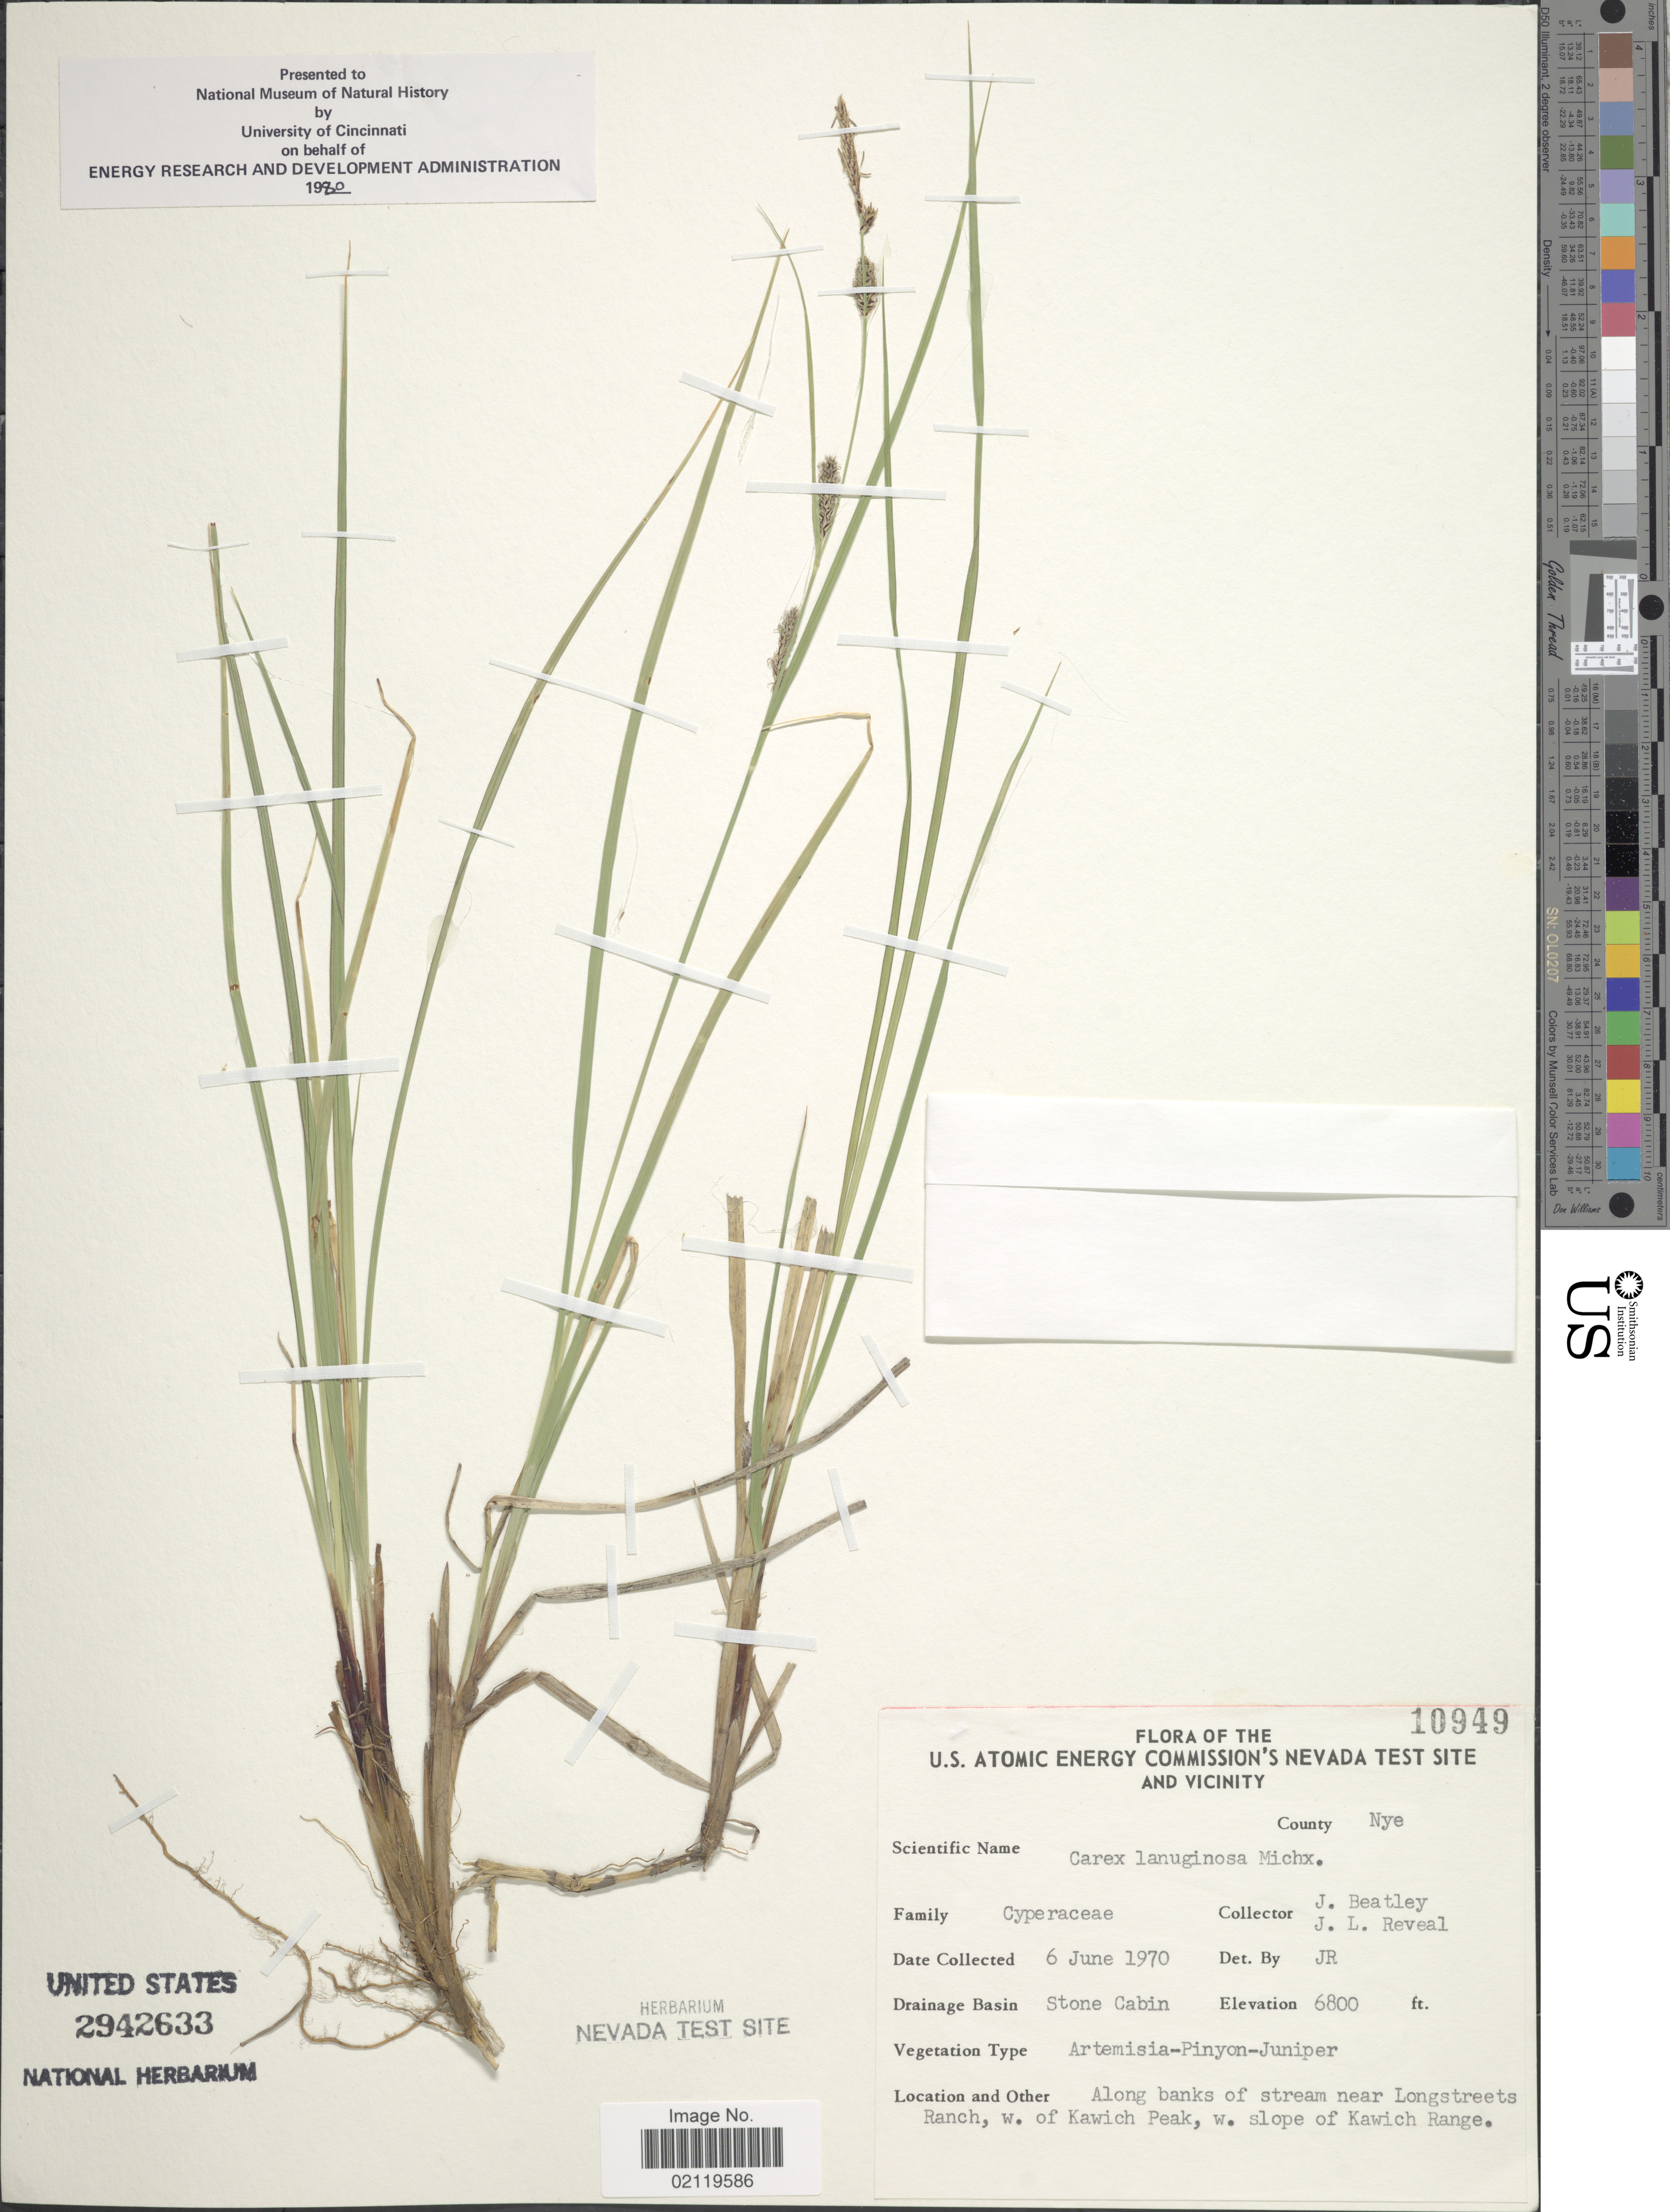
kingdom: Plantae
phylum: Tracheophyta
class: Liliopsida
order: Poales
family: Cyperaceae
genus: Carex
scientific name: Carex pellita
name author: Muhl. ex Willd.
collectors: J. C. Beatley & J. L. Reveal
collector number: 10949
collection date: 1970-06-06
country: United States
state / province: Nevada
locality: U.S. Atomic Energy Commission's Nevada Test Site and Vicinity. County: Nye. Stone Cabin. Along banks of stream near Longstreets Ranch, w. of Kawich Peak, w. slope of Kawich Range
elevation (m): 2073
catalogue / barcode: US 2942633